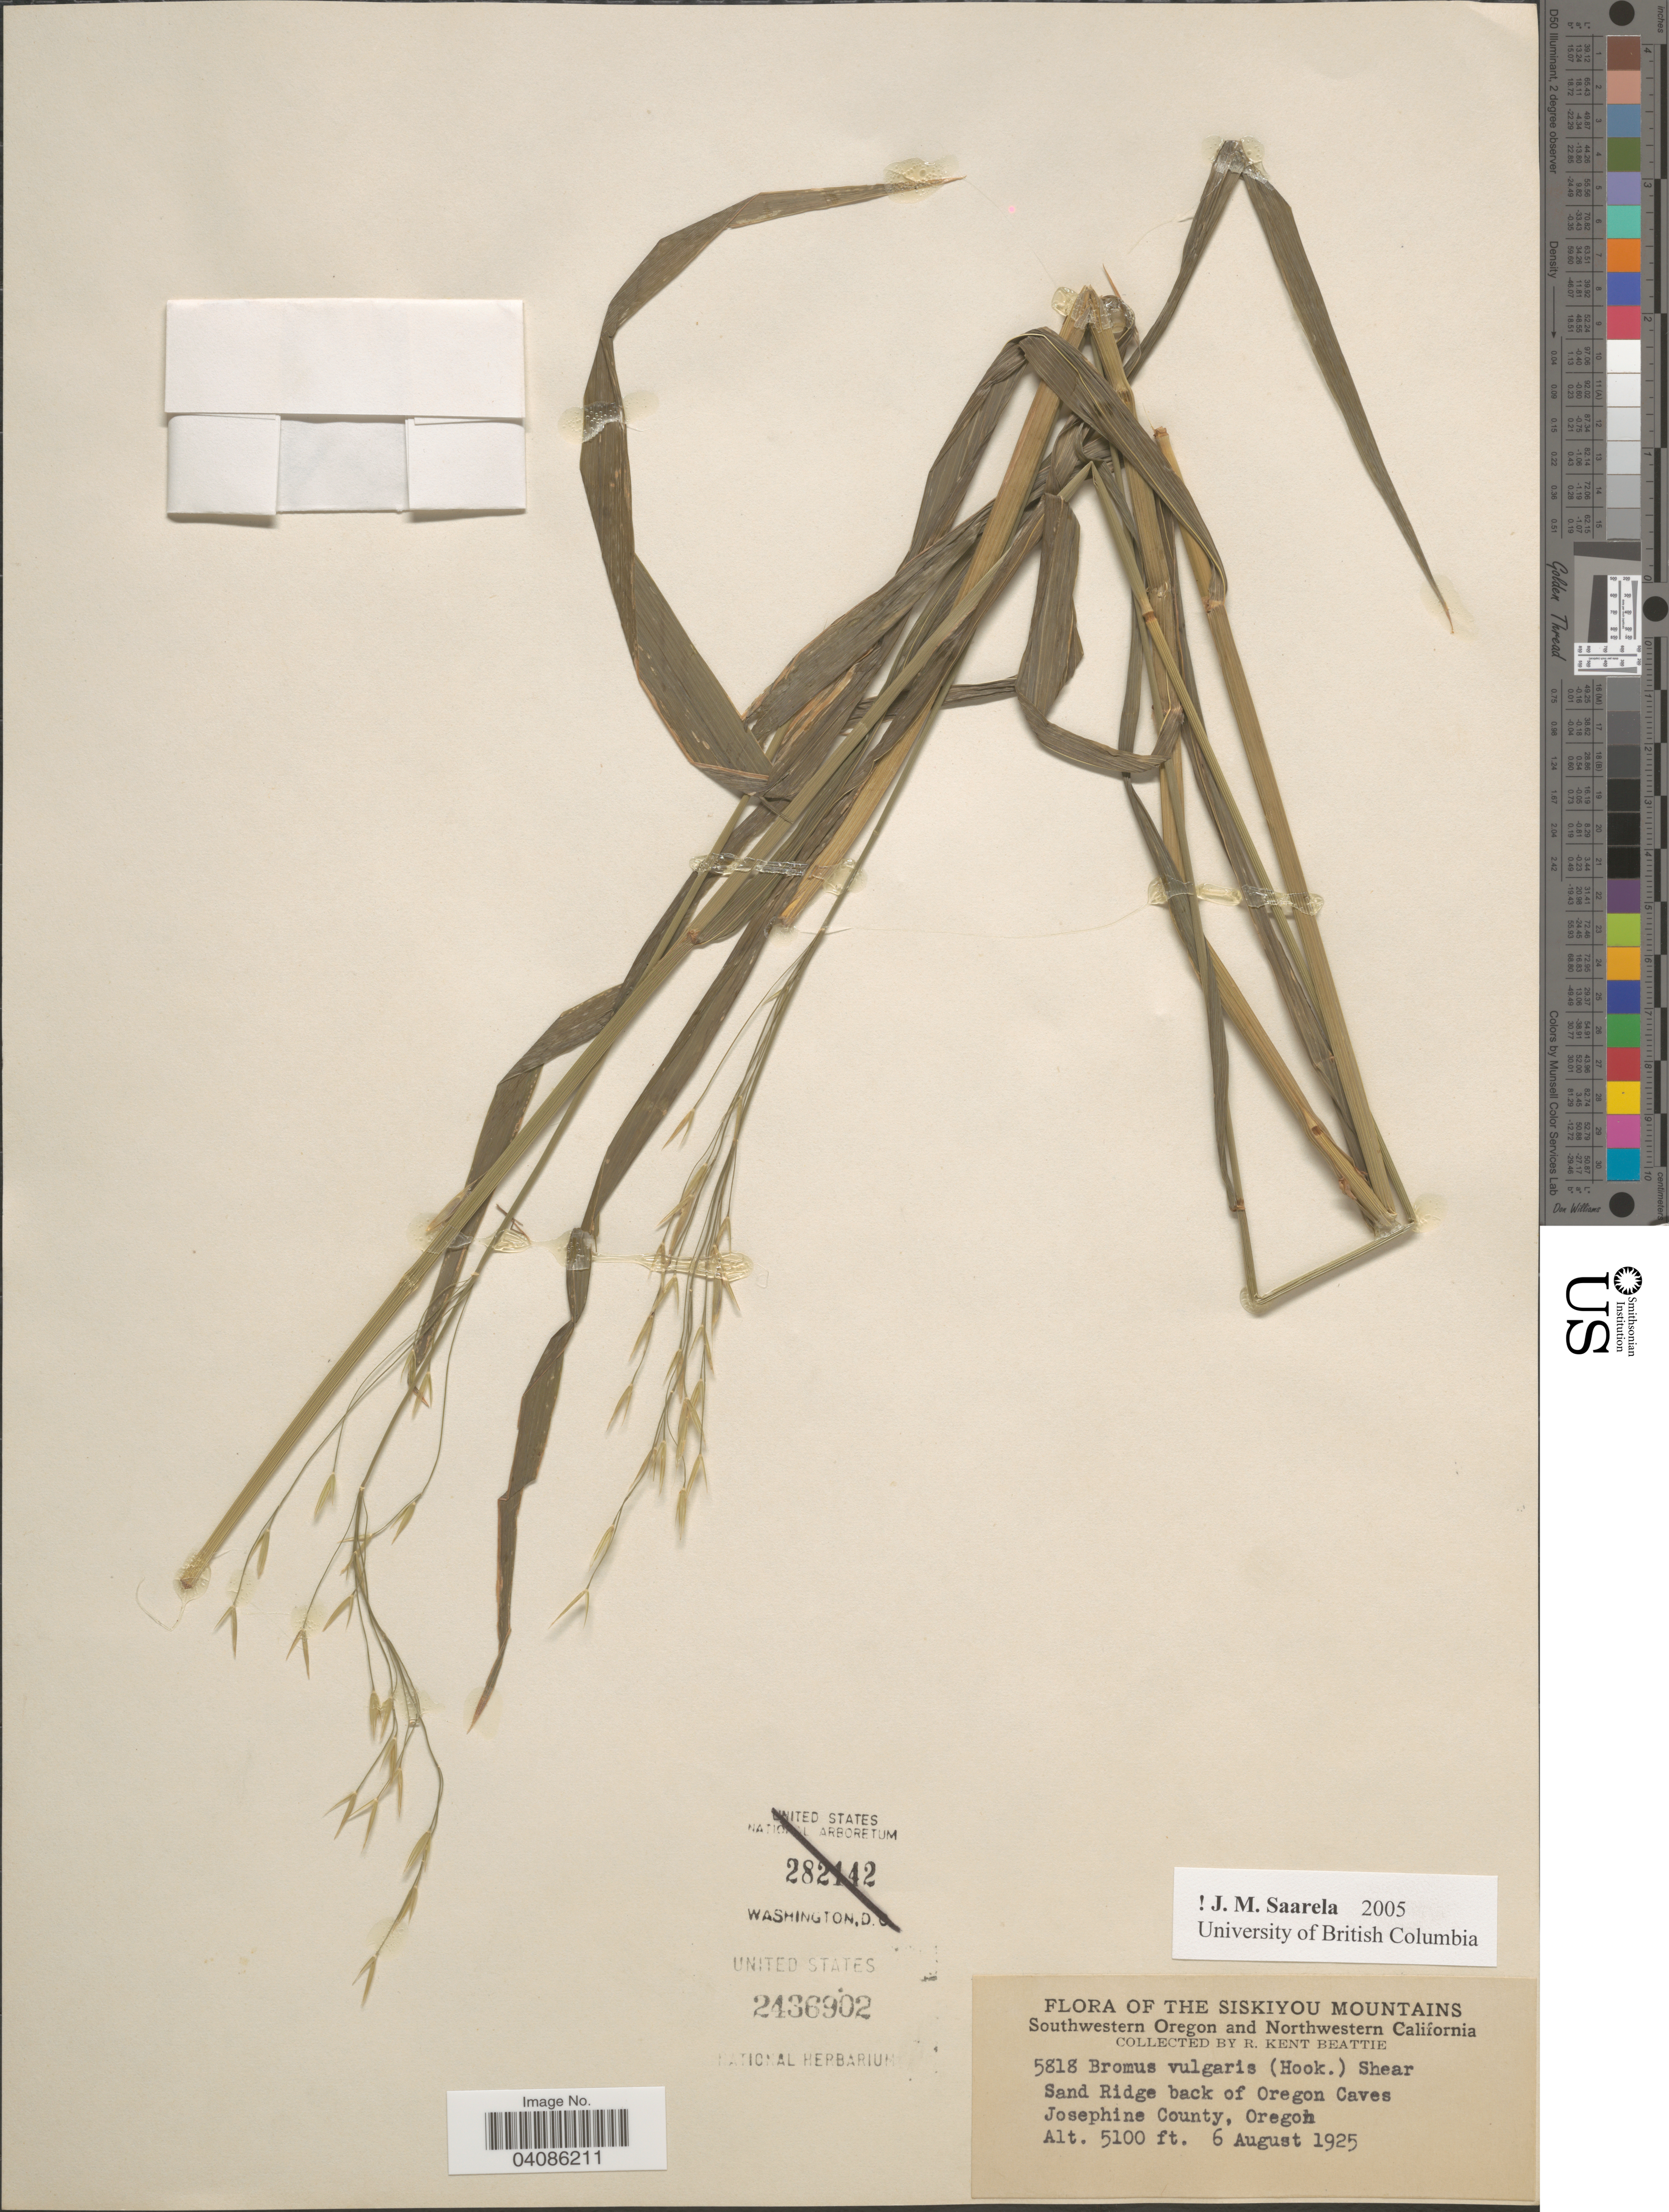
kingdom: Plantae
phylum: Tracheophyta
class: Liliopsida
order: Poales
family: Poaceae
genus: Bromus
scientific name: Bromus texensis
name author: (Shear) Hitchc.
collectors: R. K. Beattie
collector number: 5818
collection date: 1925-08-06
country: United States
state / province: Oregon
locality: The Siskiyou Mountains. Southwestern Oregon. Sand Ridge back of Oregon Caves, Josephine County.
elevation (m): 1554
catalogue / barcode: US 2436902